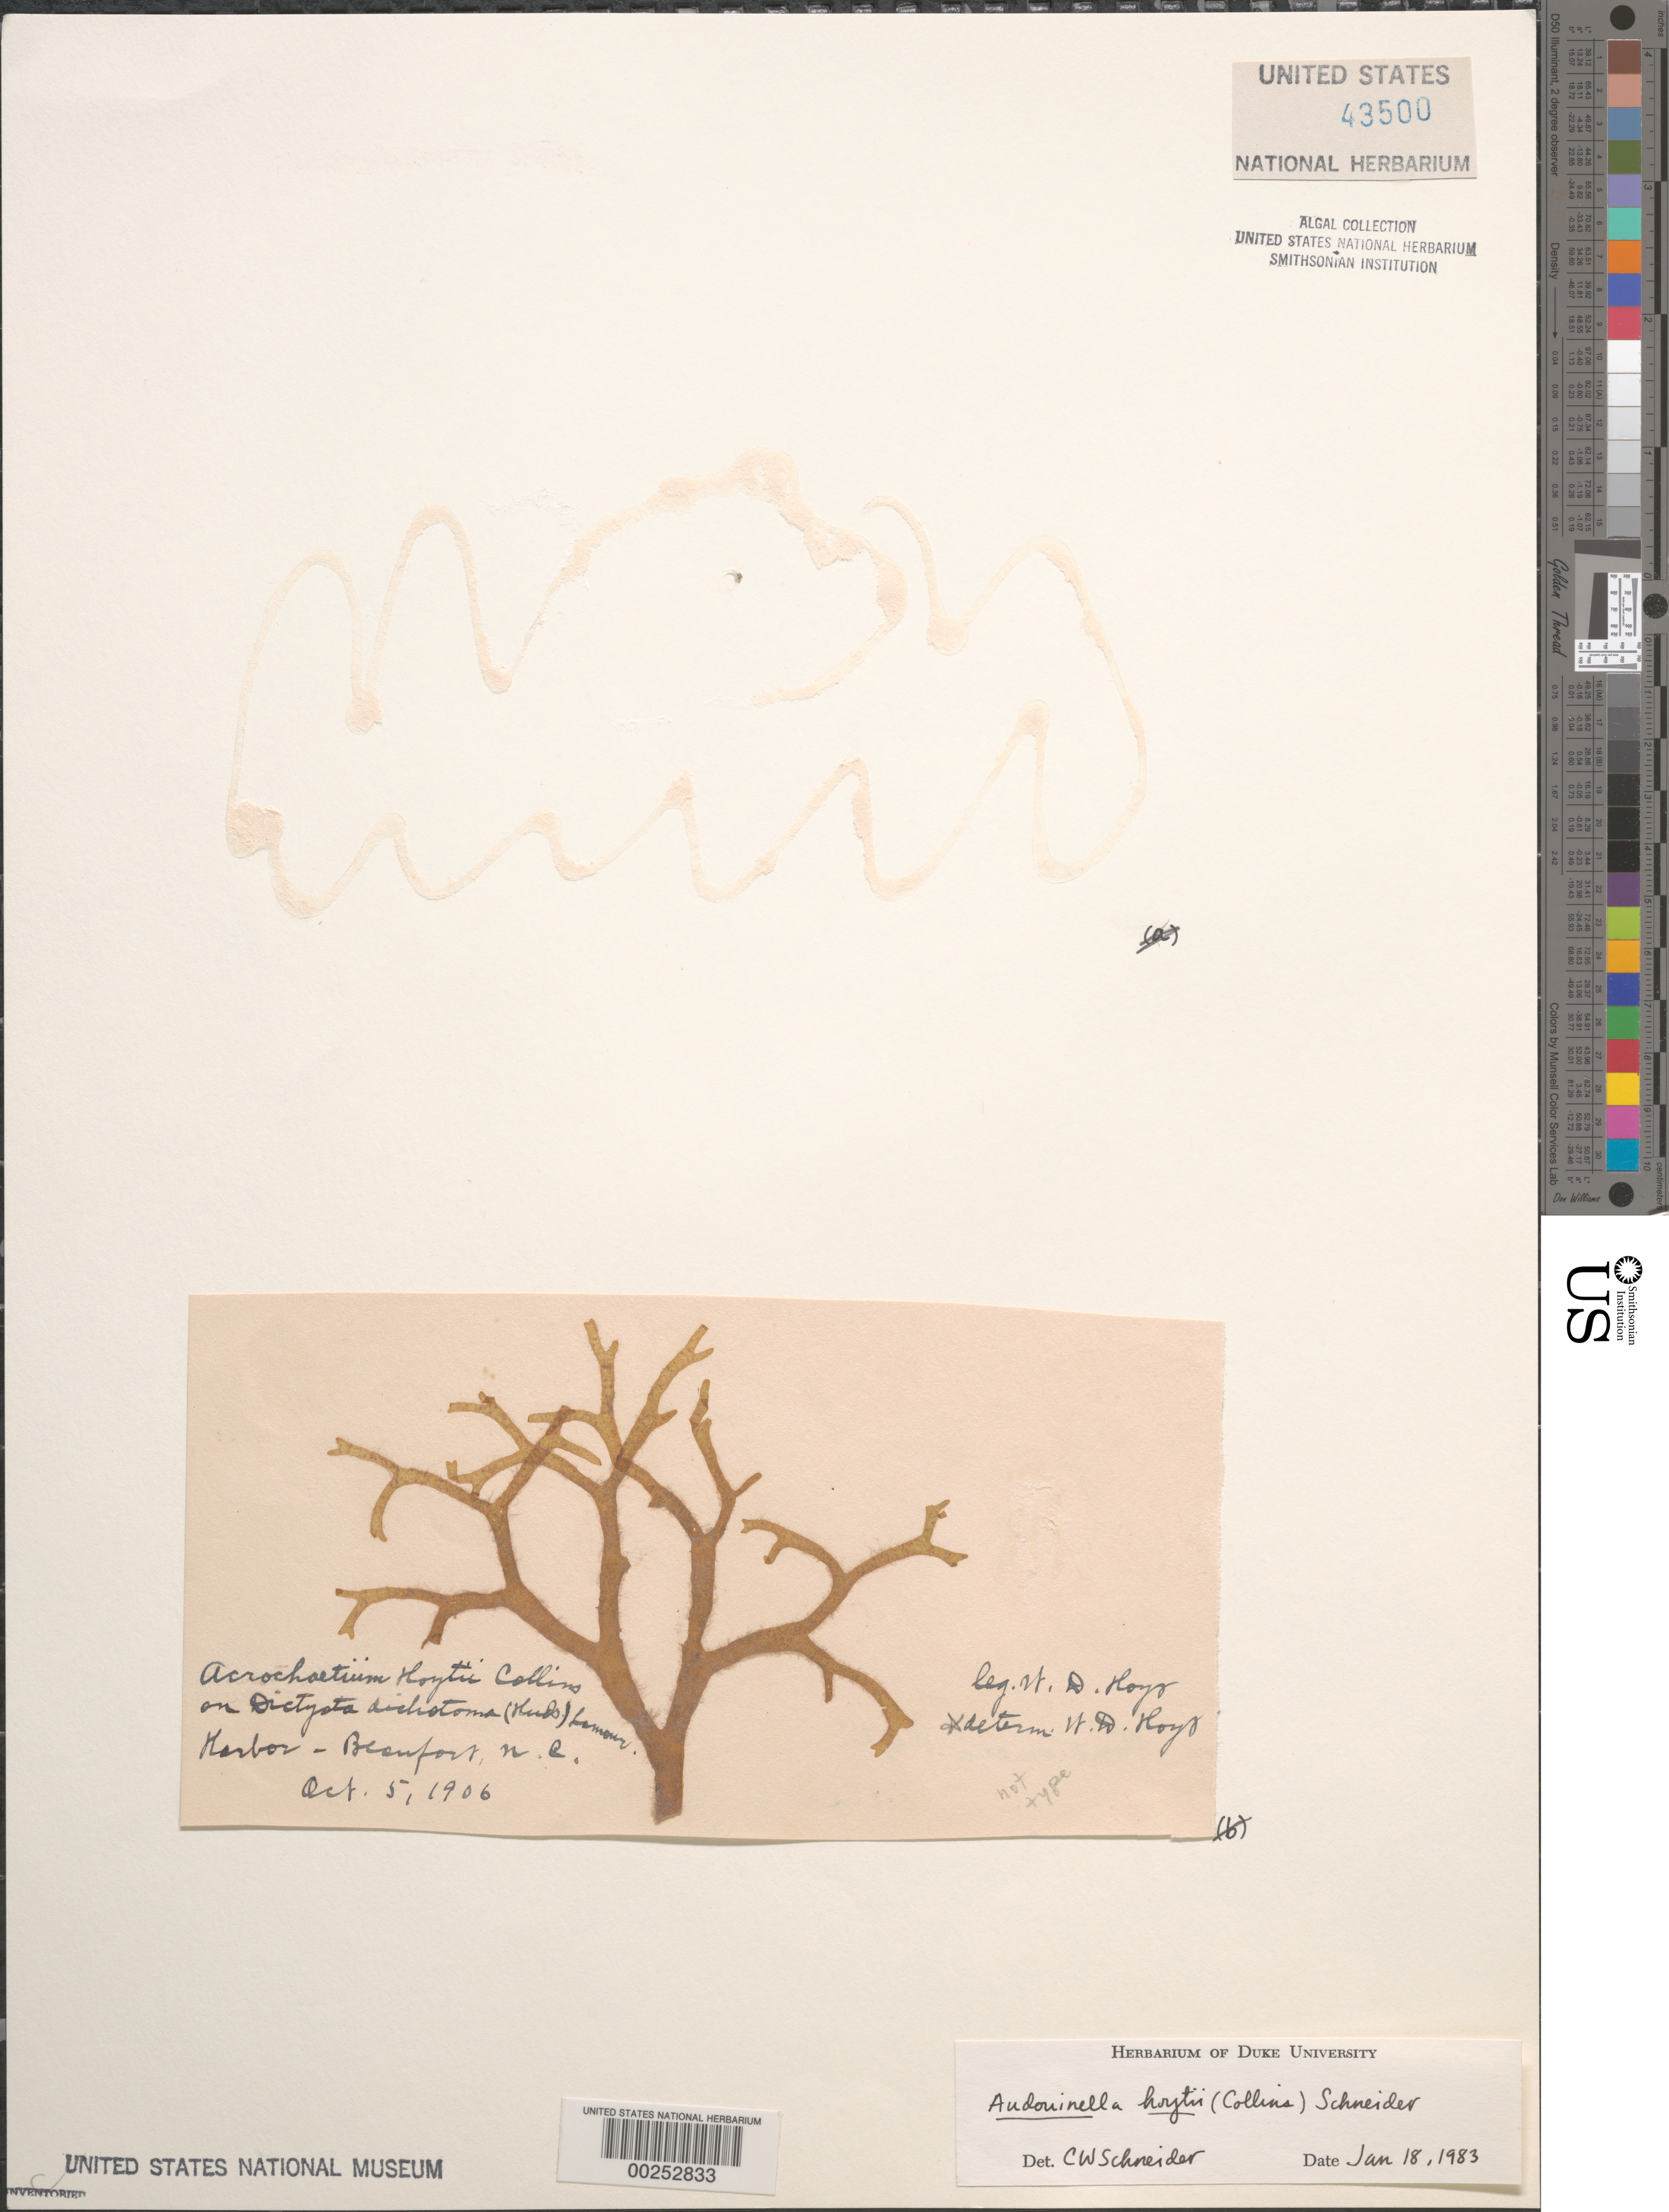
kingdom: Plantae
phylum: Rhodophyta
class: Florideophyceae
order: Acrochaetiales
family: Acrochaetiaceae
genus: Acrochaetium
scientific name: Acrochaetium hoytii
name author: Collins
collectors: W. D. Hoyt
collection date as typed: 05 Oct 1906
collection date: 1906-10-05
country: United States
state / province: North Carolina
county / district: Carteret County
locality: Beaufort Harbor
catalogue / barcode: US 43500